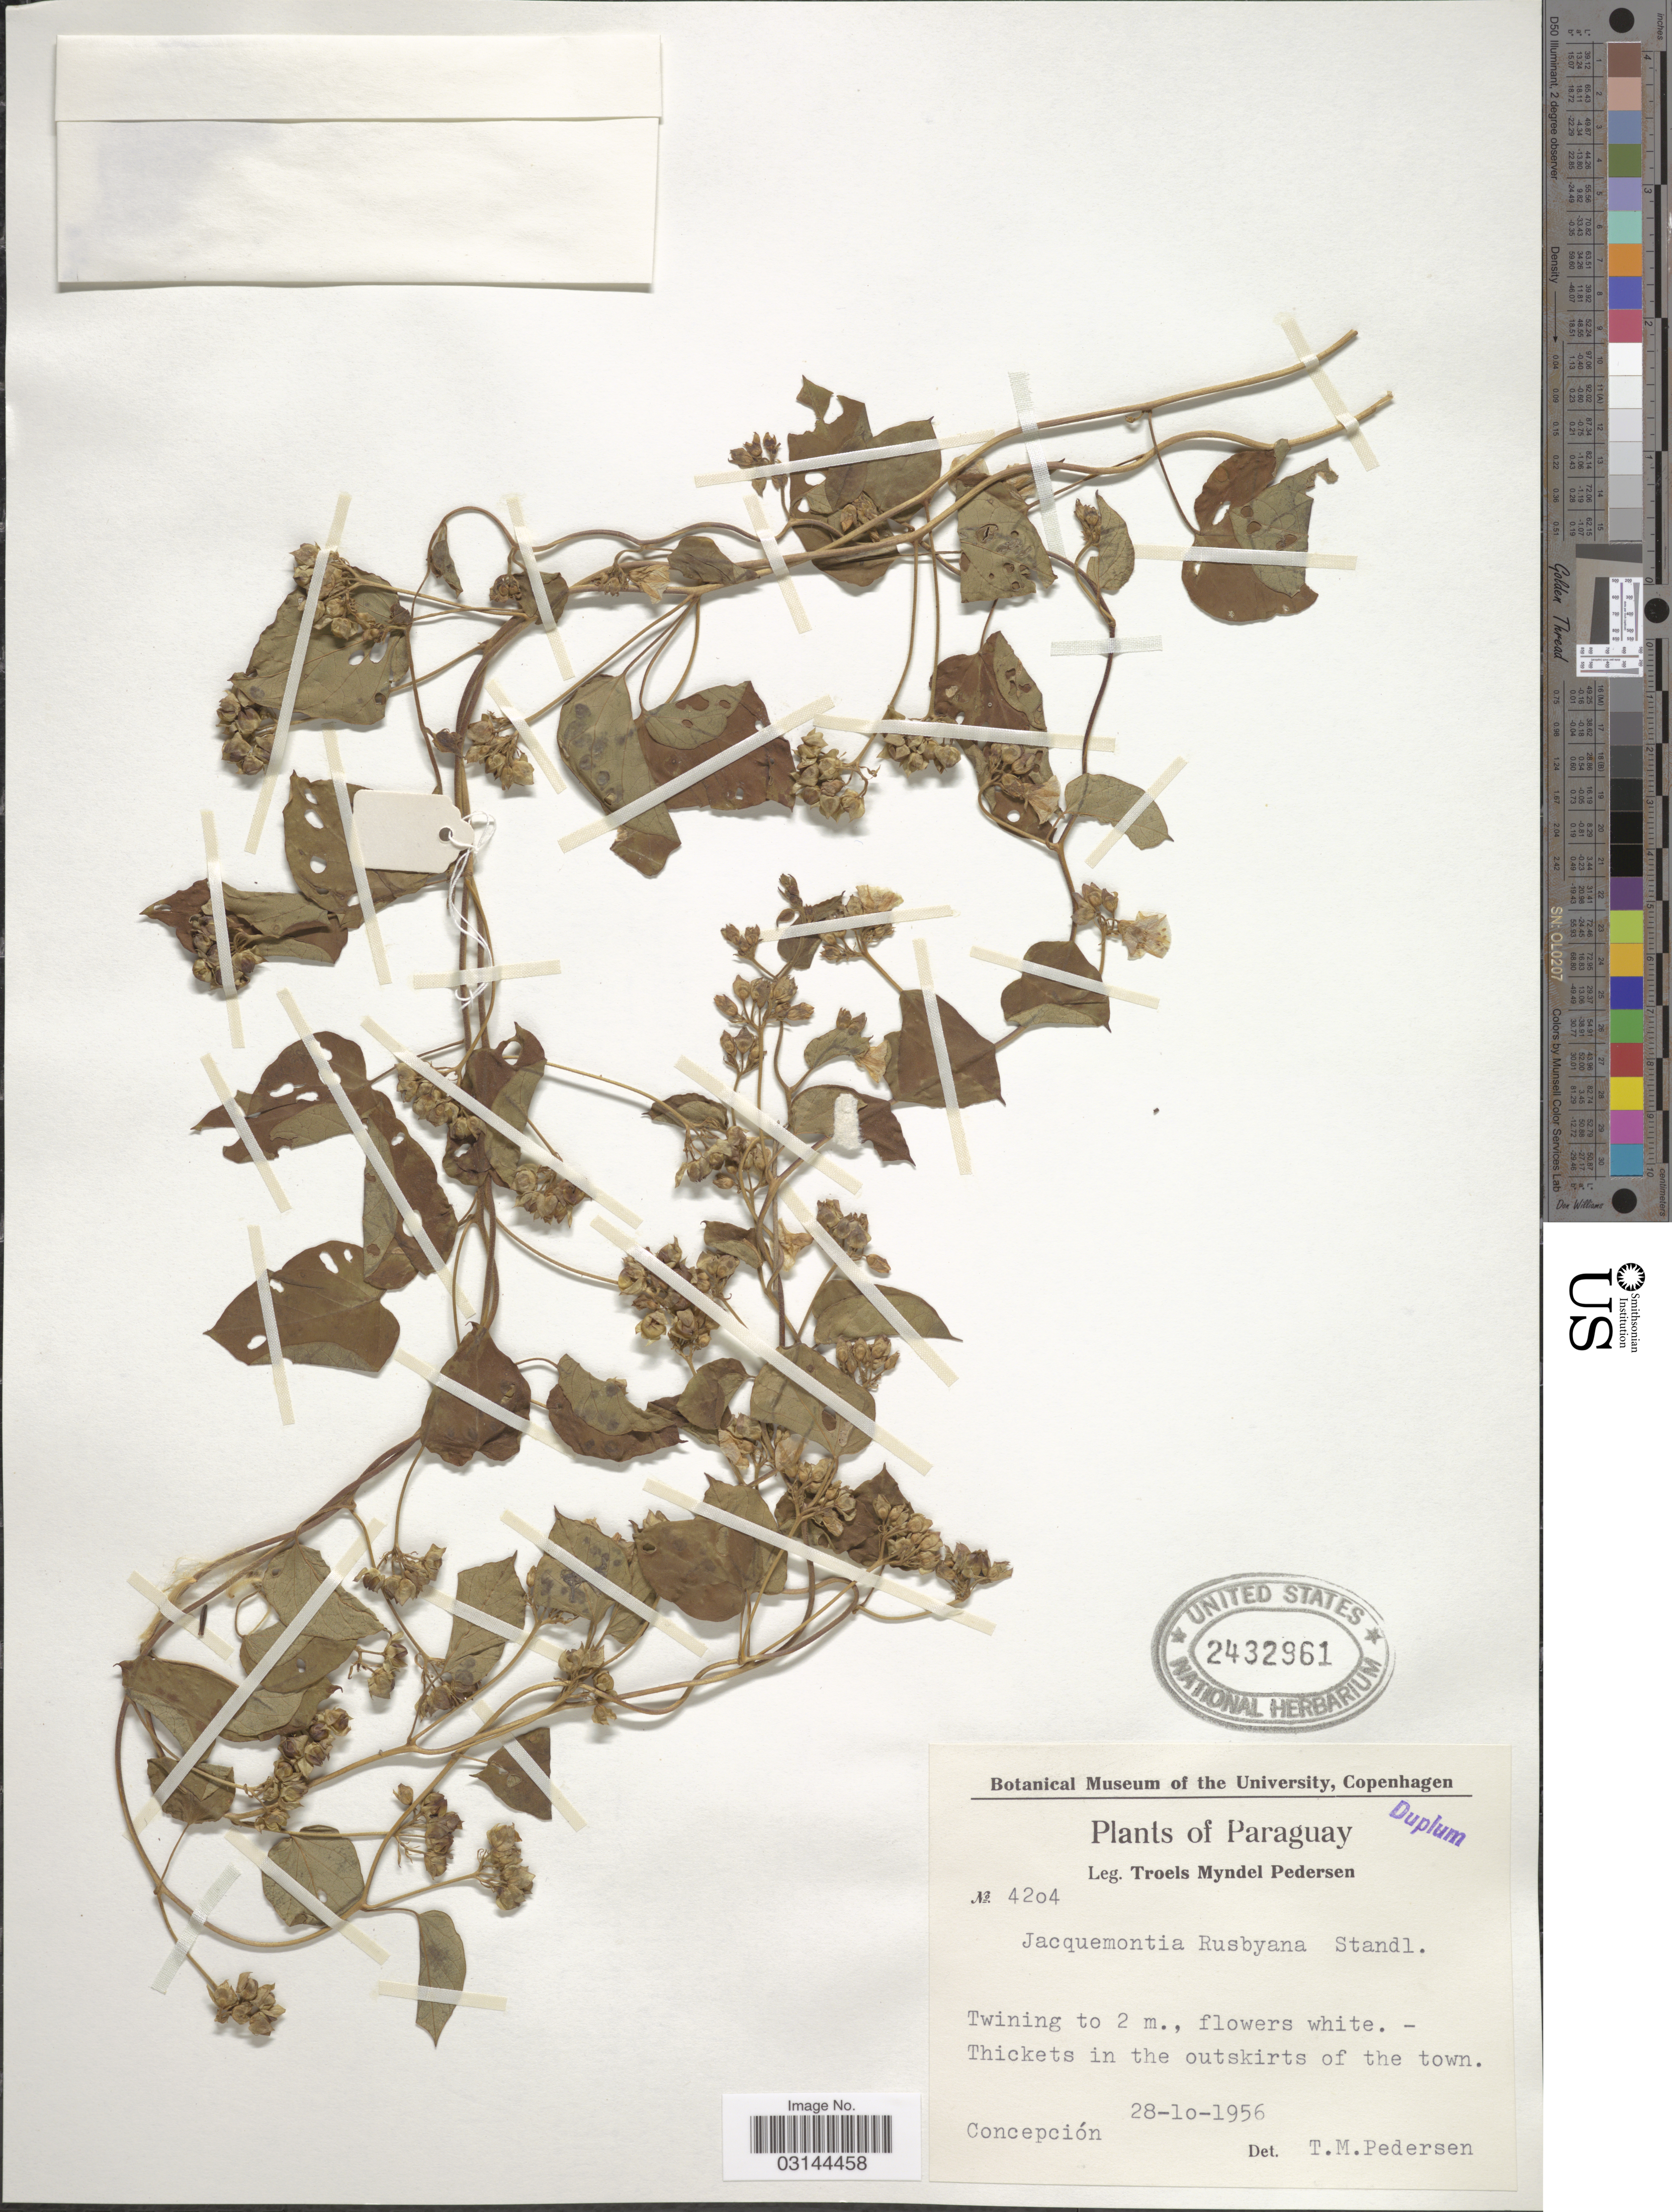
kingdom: Plantae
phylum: Tracheophyta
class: Magnoliopsida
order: Solanales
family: Convolvulaceae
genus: Jacquemontia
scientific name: Jacquemontia rusbyana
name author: Standl.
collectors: T. Pederson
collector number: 4204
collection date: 1956-10-28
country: Paraguay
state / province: Concepcion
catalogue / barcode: US 2432961